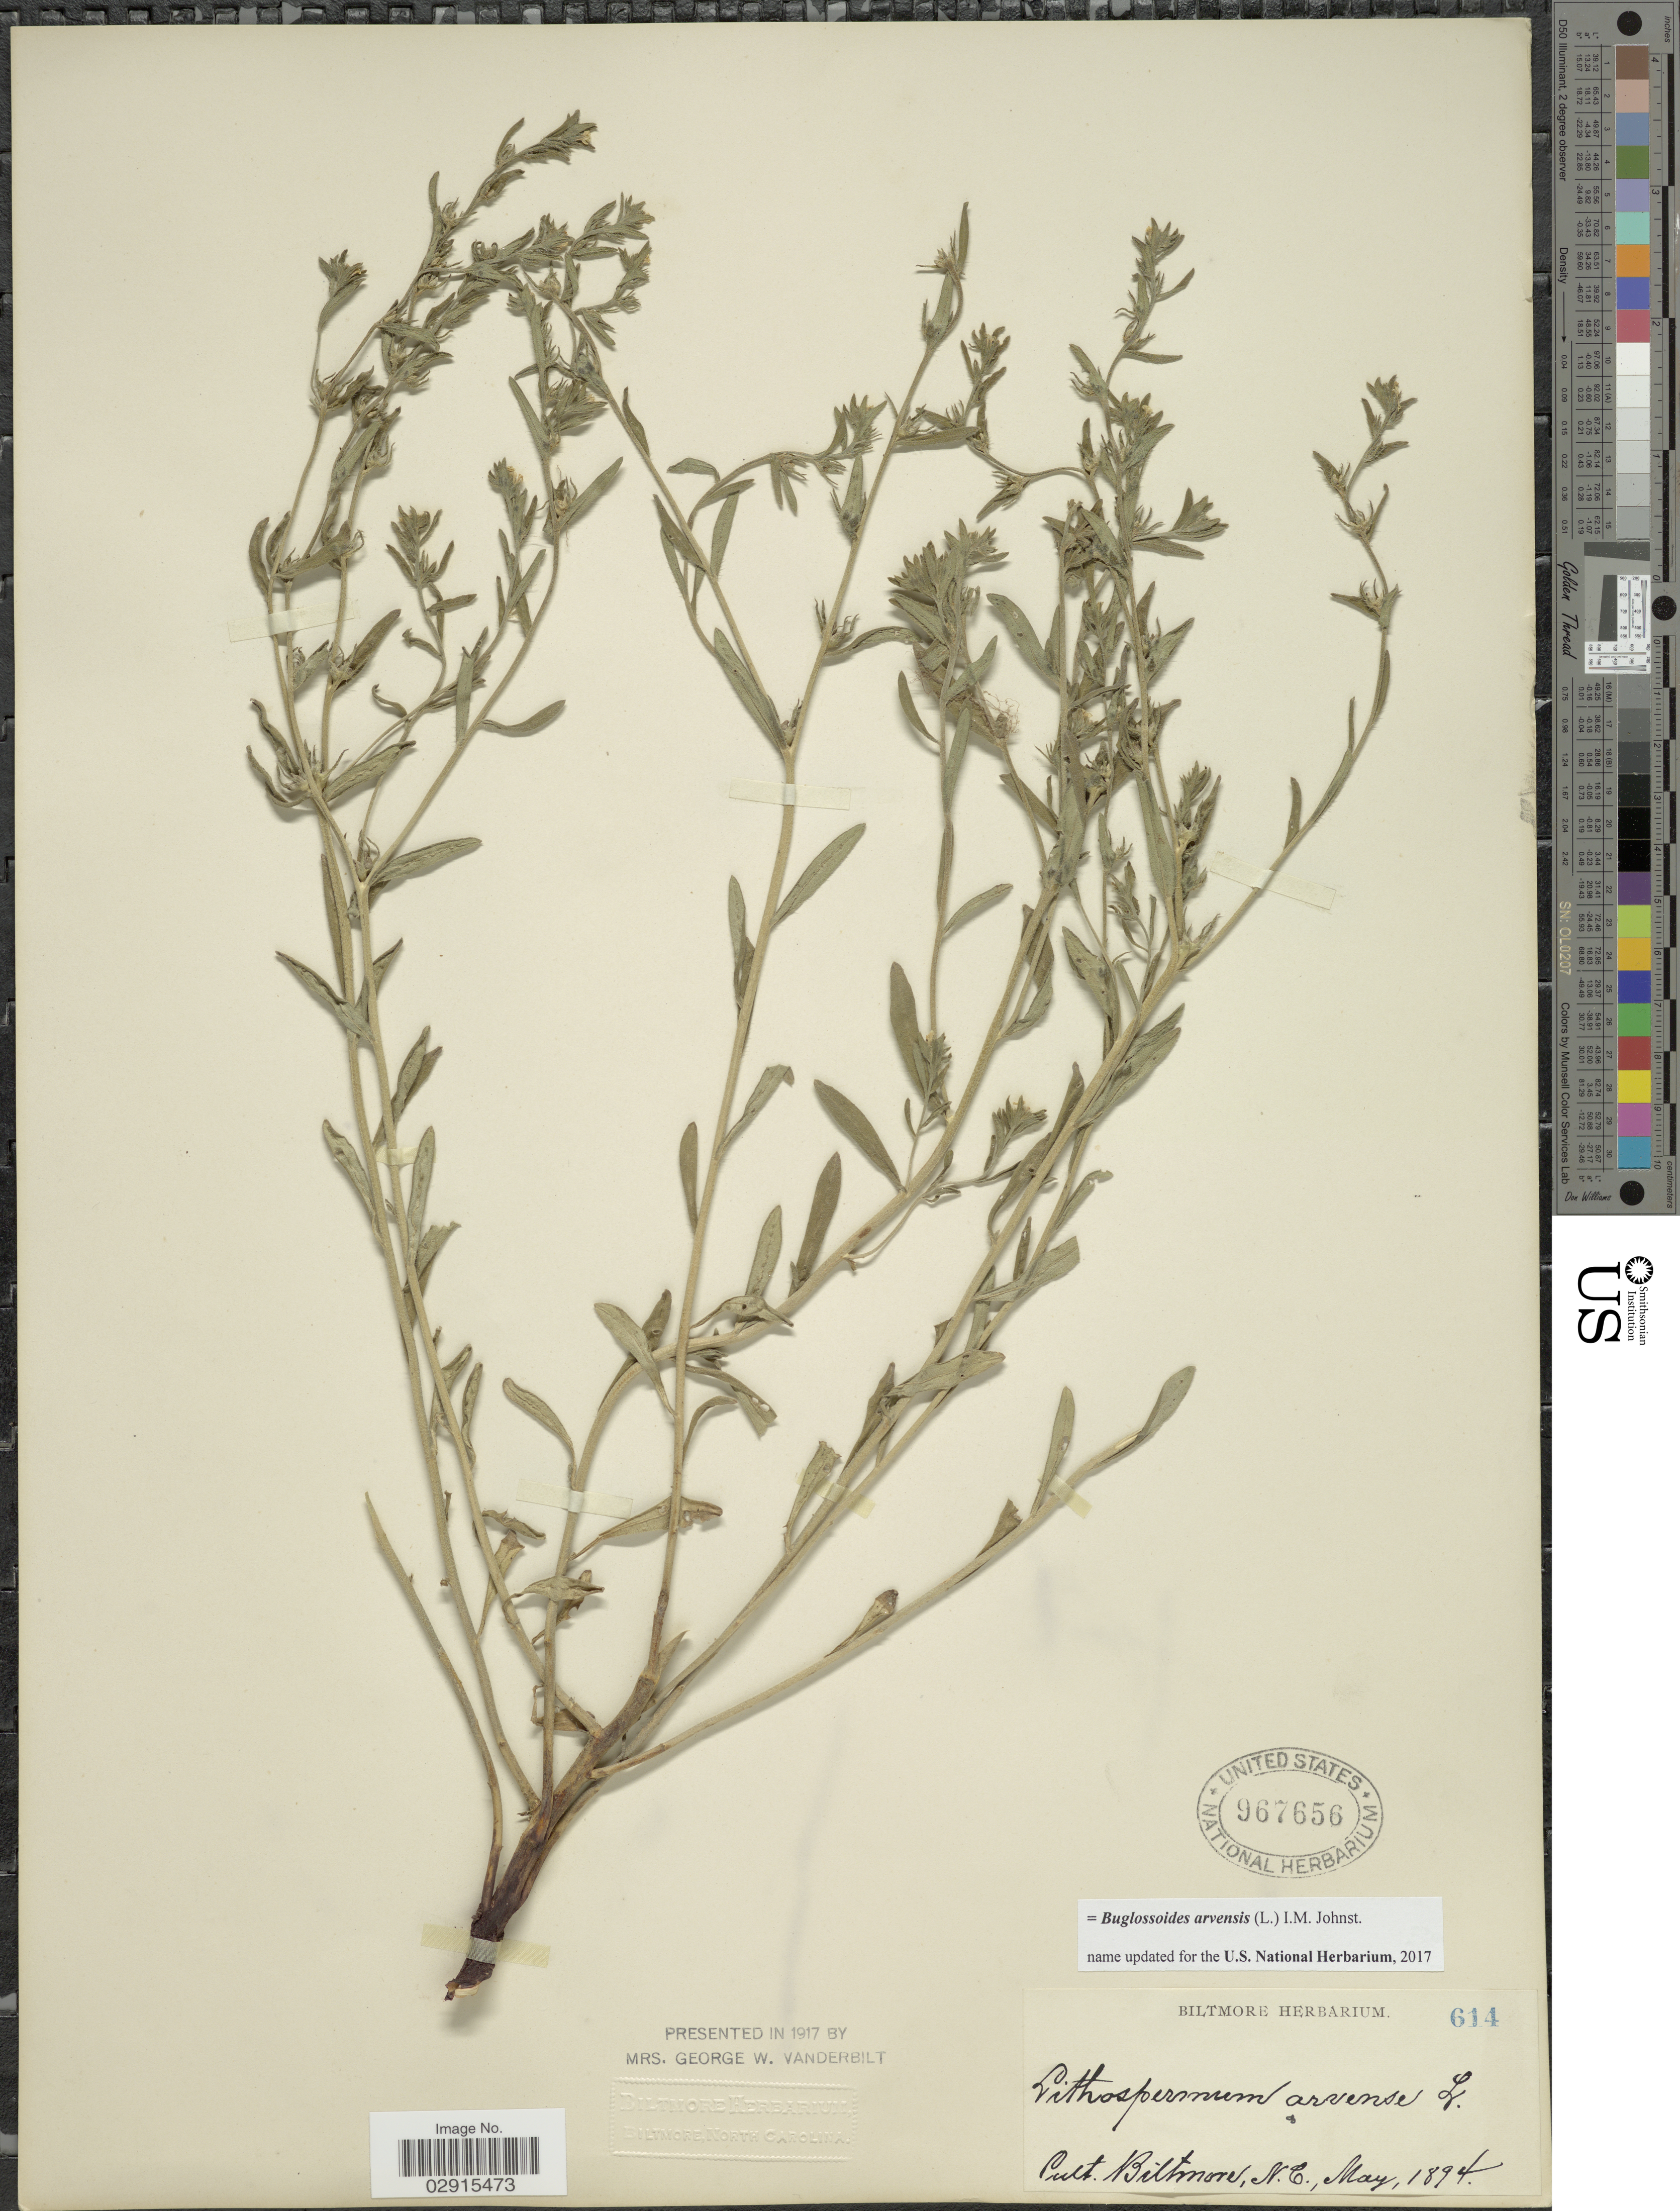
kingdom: Plantae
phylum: Tracheophyta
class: Magnoliopsida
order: Boraginales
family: Boraginaceae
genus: Buglossoides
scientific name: Buglossoides arvensis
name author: (L.) I.M. Johnst.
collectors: ex herb. Biltmore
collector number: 614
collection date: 1894-05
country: United States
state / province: North Carolina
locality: Biltmore.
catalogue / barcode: US 967656